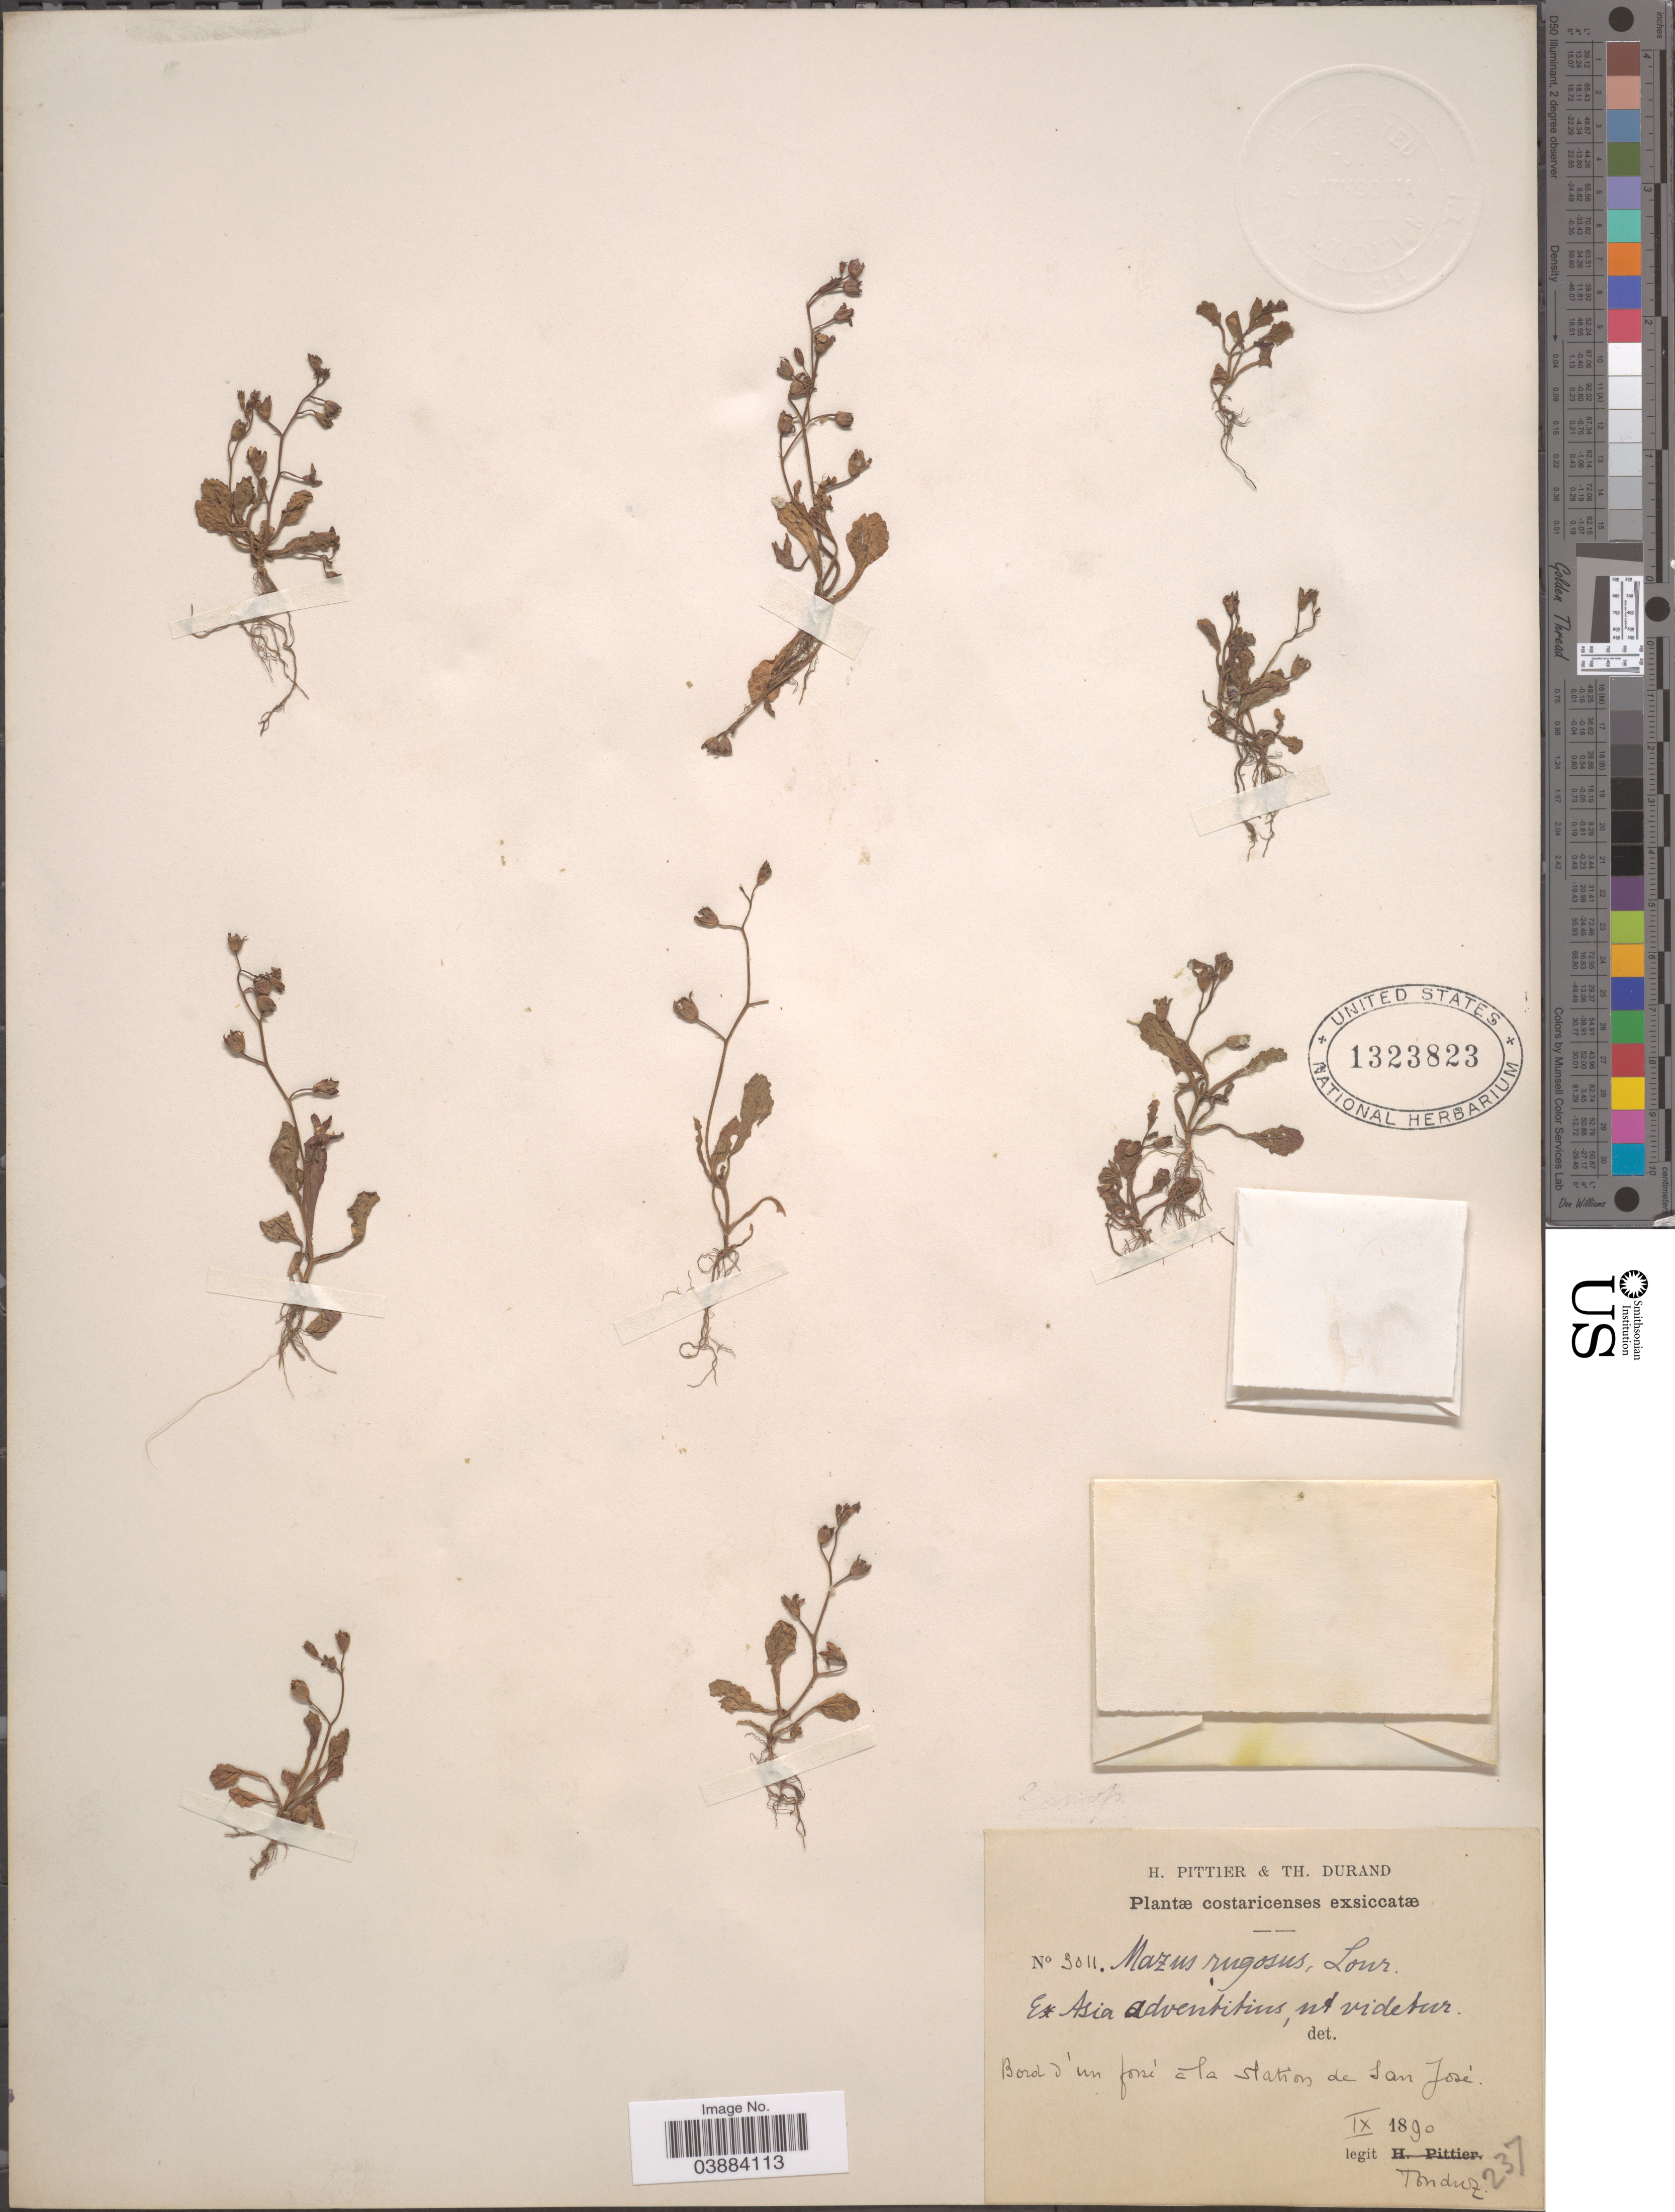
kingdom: Plantae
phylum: Tracheophyta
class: Magnoliopsida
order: Lamiales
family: Mazaceae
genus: Mazus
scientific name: Mazus japonicus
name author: (Thunb.) Kuntze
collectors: Tonduz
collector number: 3011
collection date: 1890-09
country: Costa Rica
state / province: San José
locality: Bord d'un fossé a la Station de San José.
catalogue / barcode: US 1323823